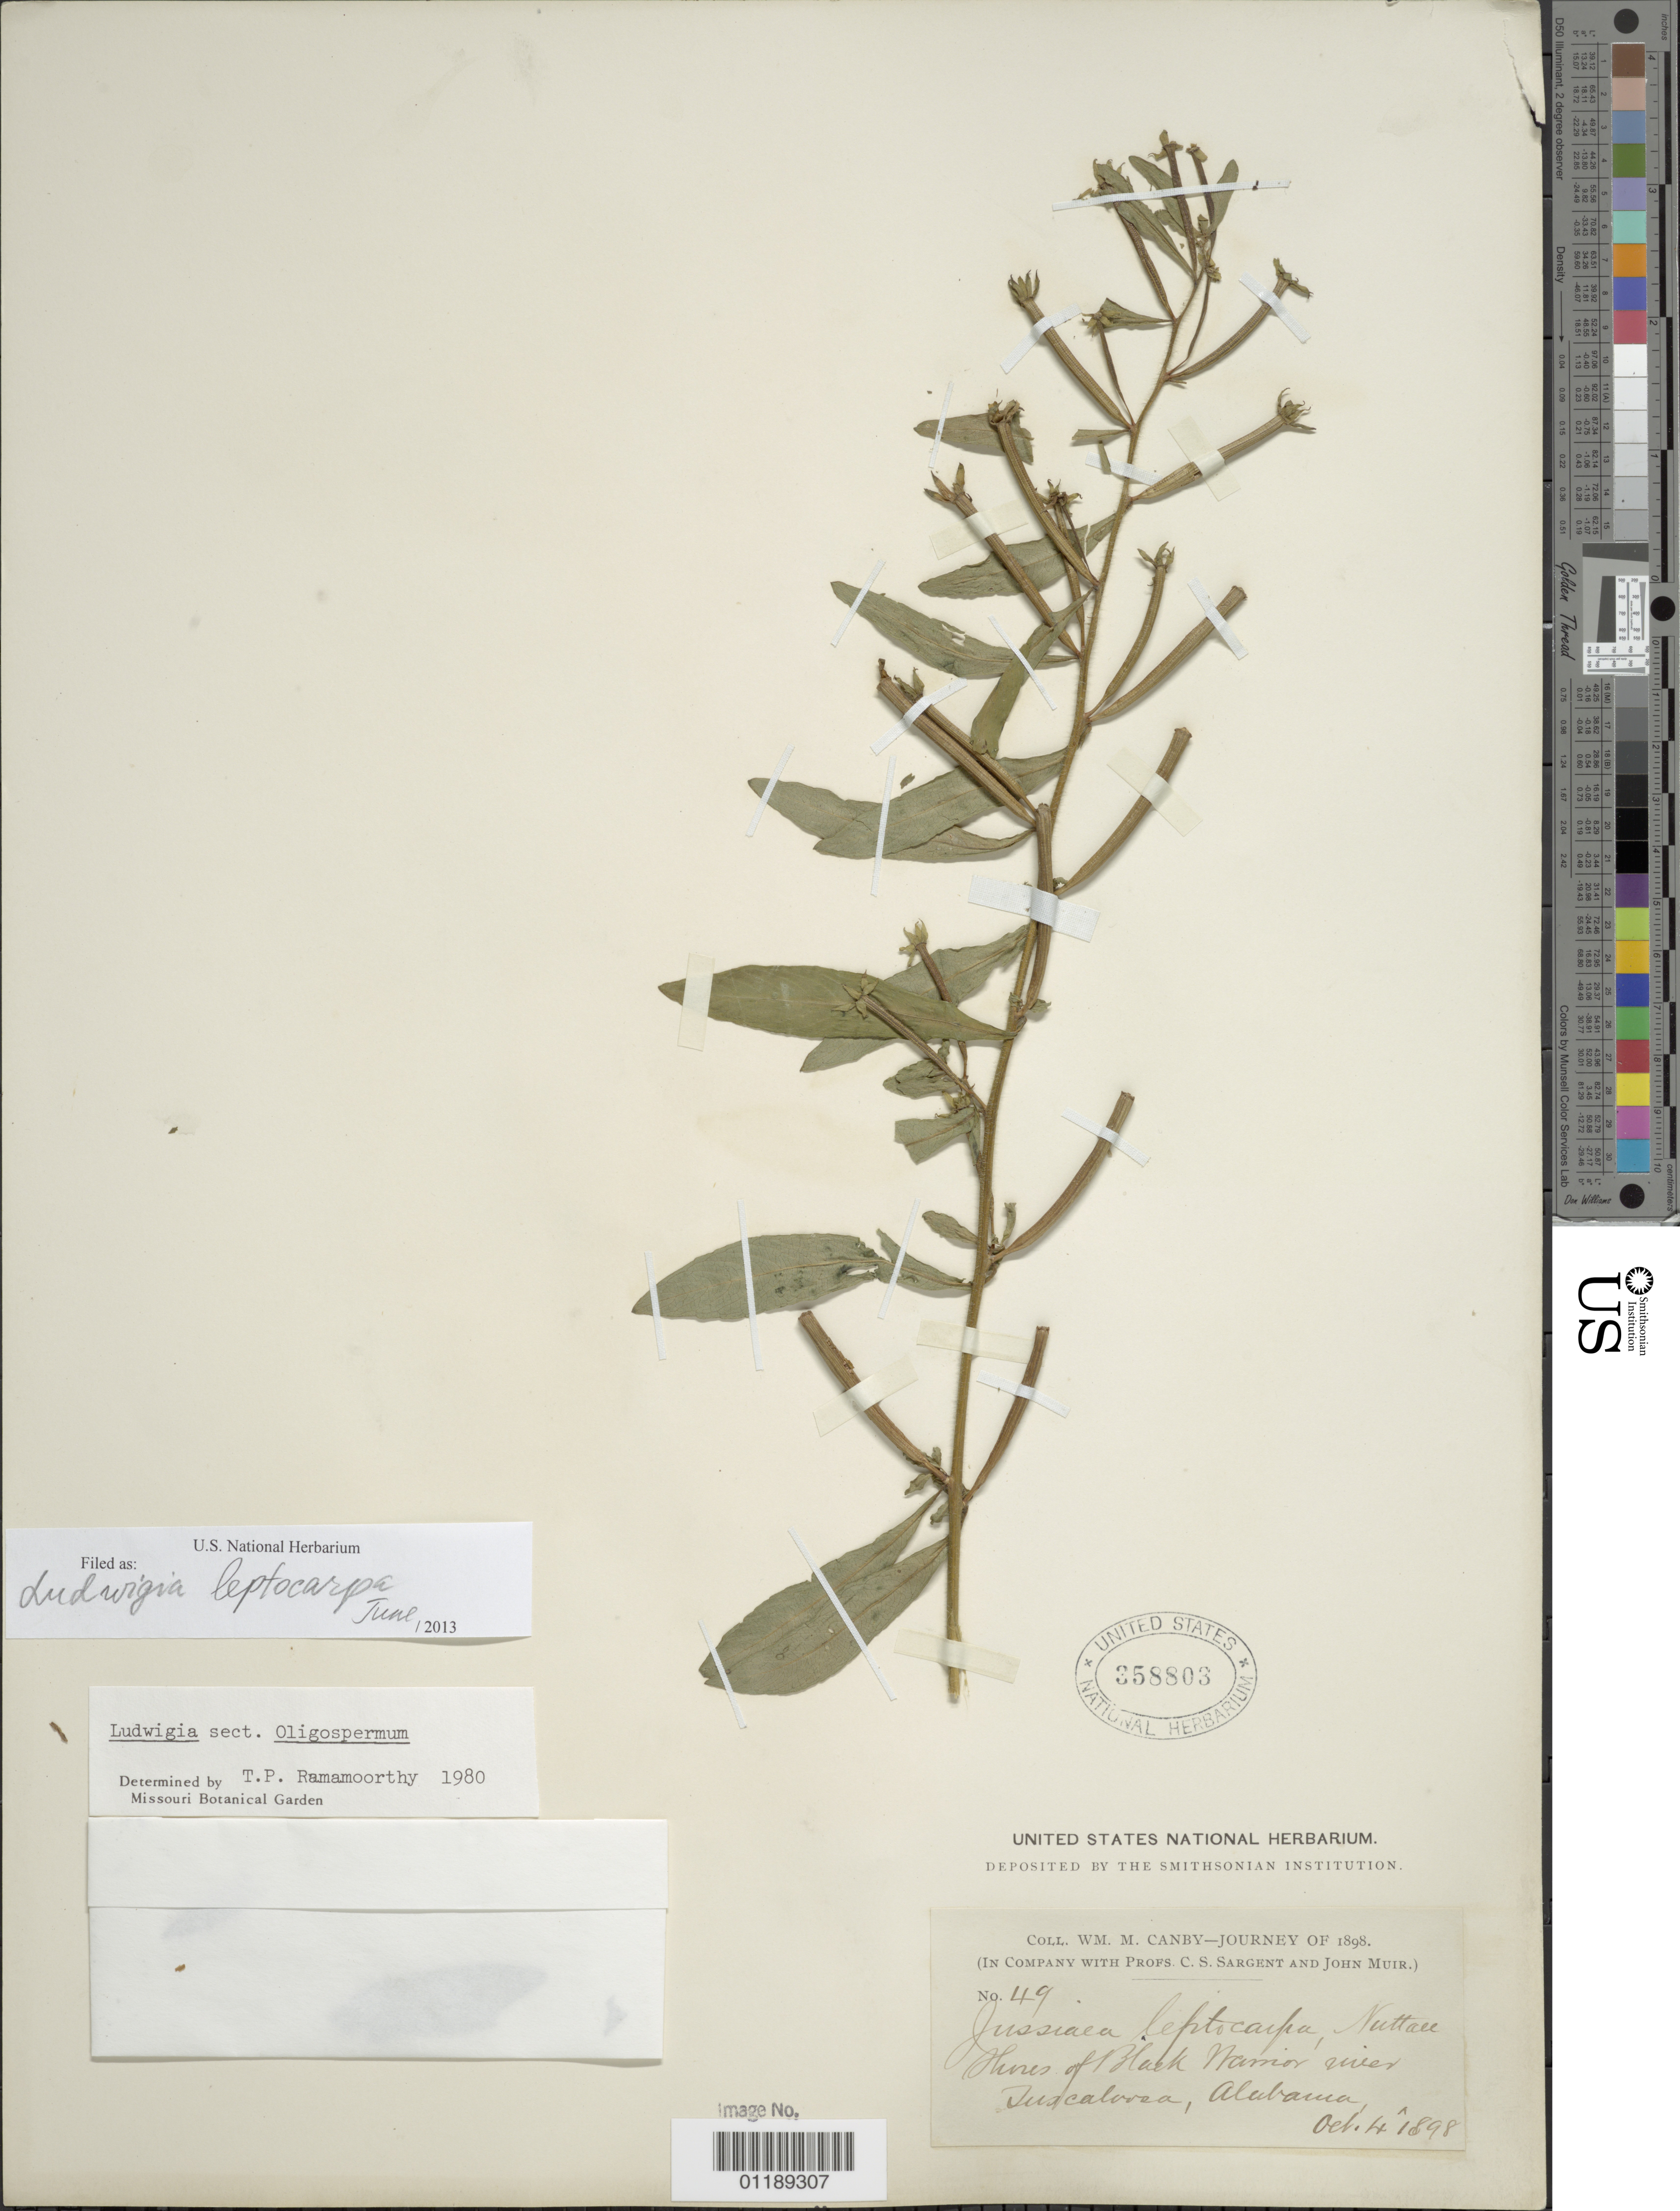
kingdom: Plantae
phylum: Tracheophyta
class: Magnoliopsida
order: Myrtales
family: Onagraceae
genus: Ludwigia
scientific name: Ludwigia leptocarpa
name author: (Nutt.) H. Hara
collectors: W. M. Canby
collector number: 49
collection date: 1898-10-04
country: United States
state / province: Alabama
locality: Tuscaloosa, shores of Black Warrior River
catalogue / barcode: US 358803